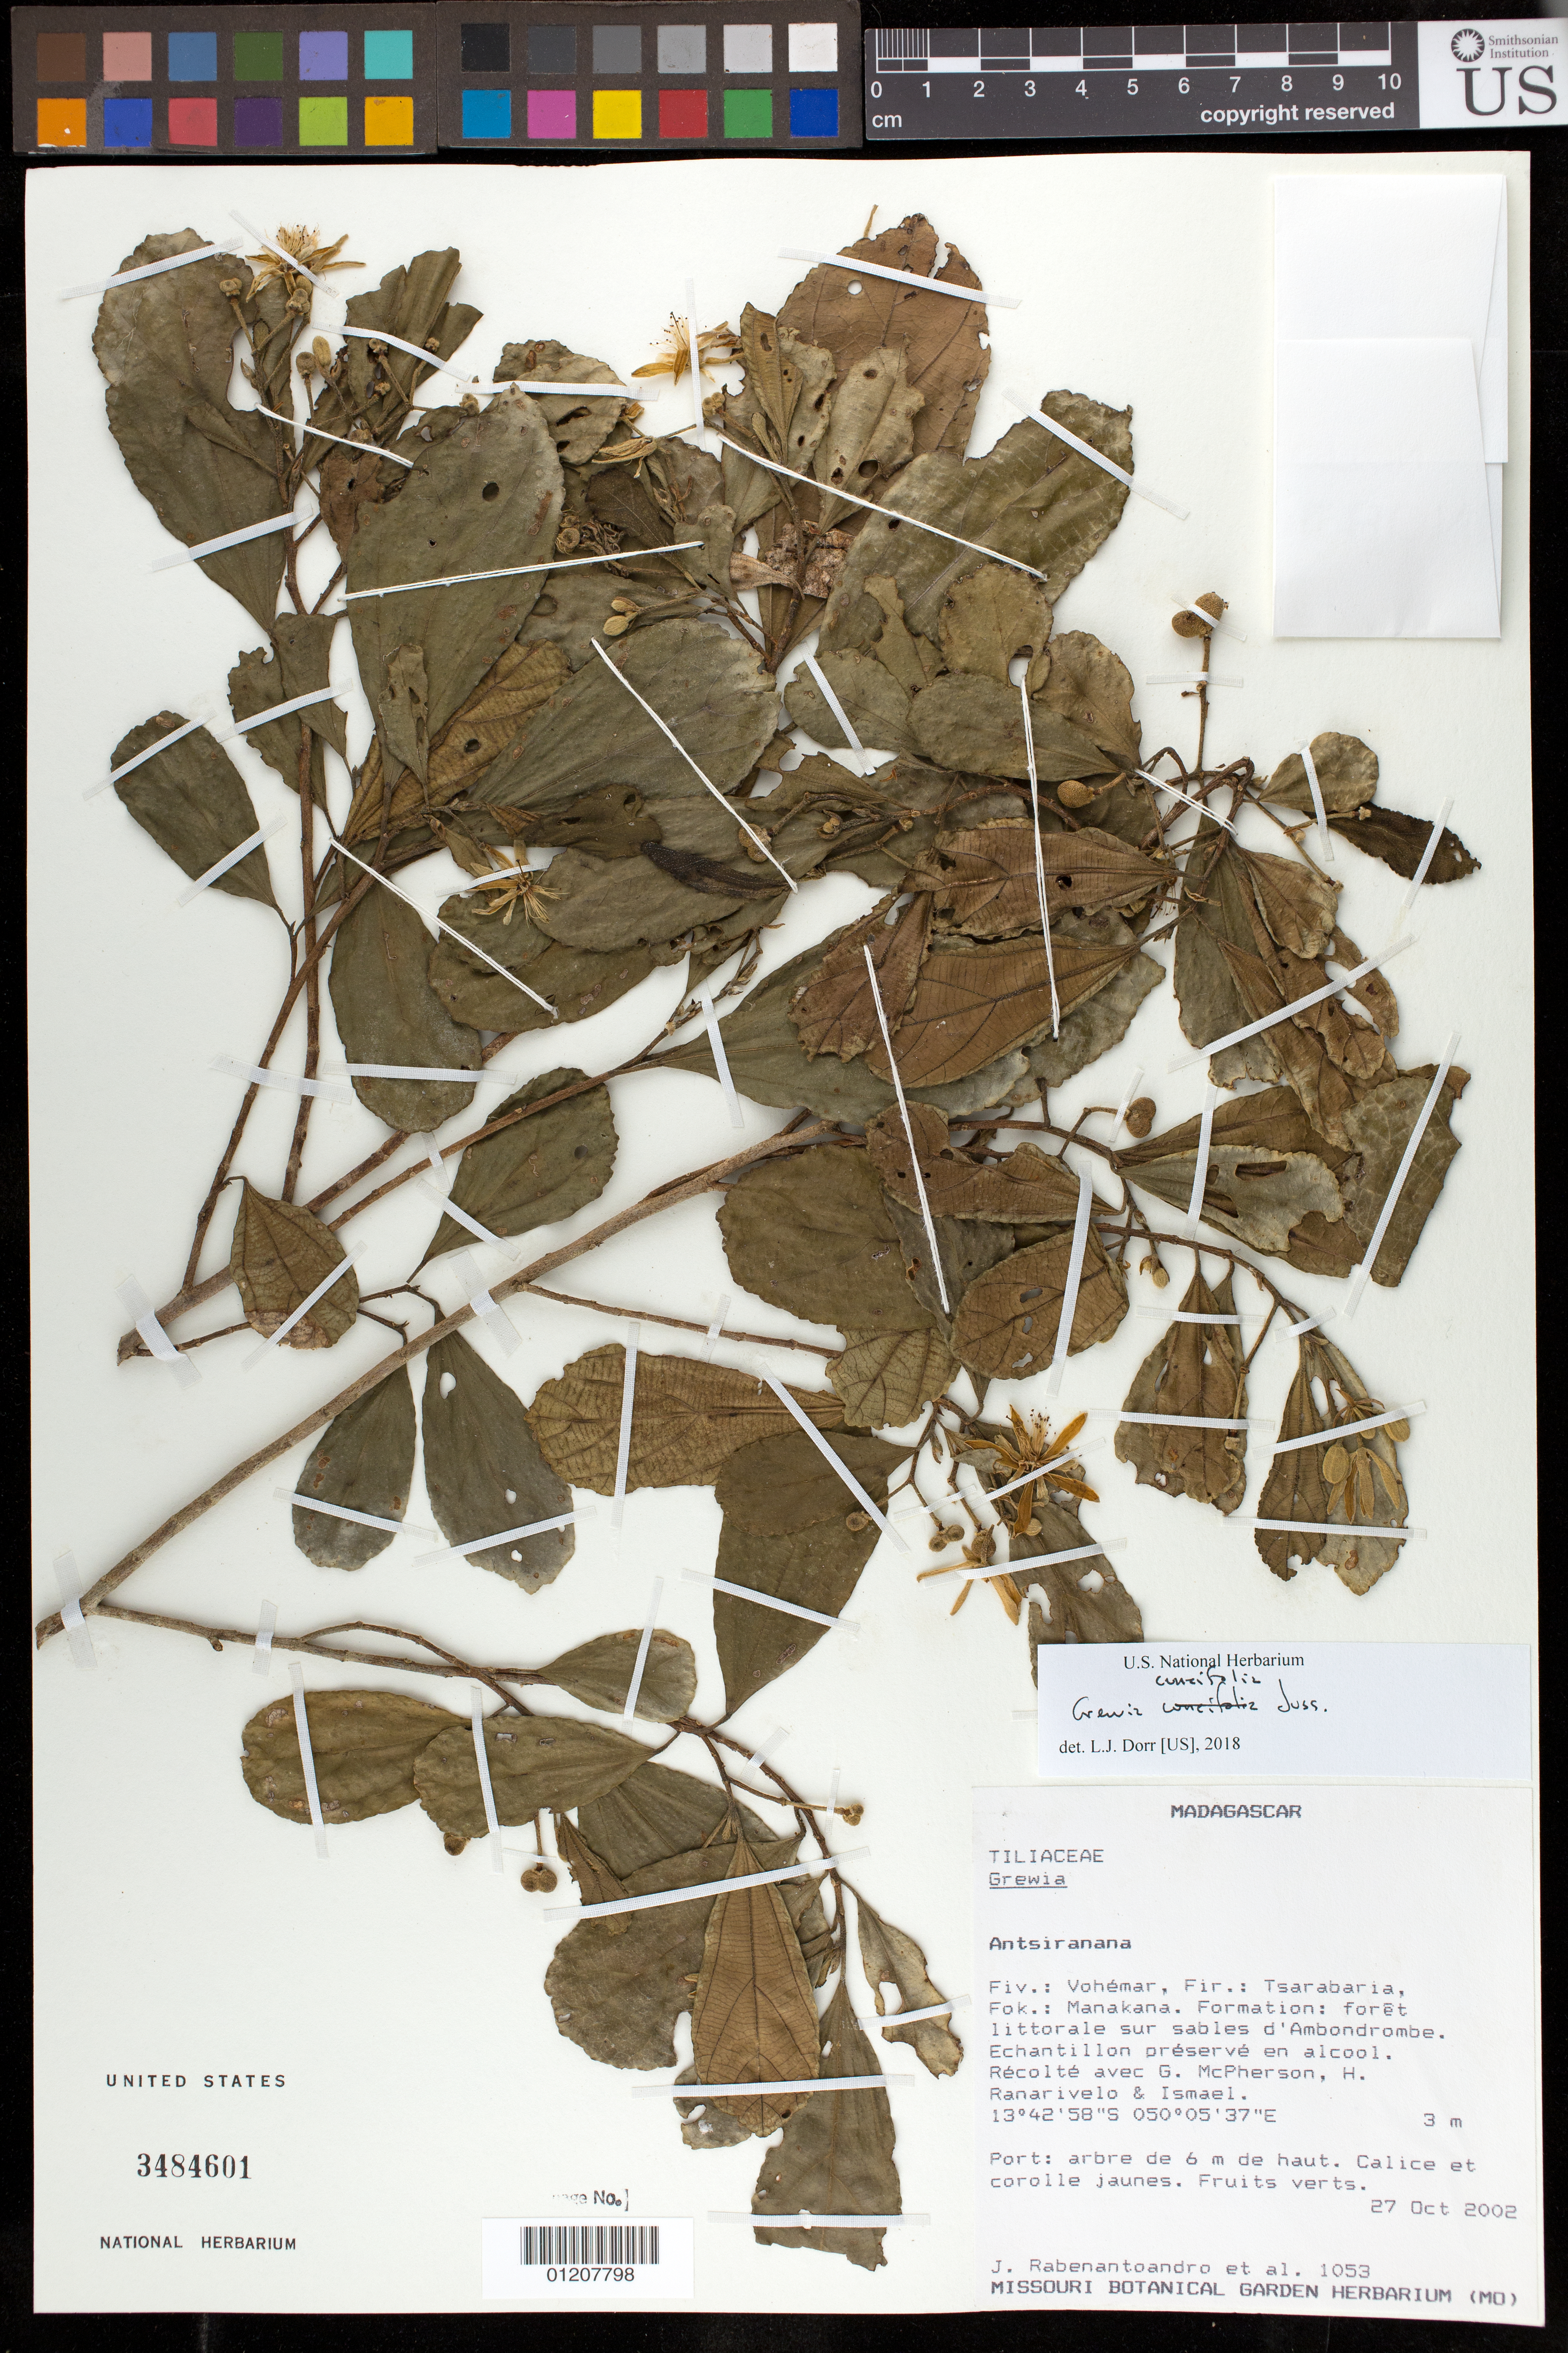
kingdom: Plantae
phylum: Tracheophyta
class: Magnoliopsida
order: Malvales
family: Malvaceae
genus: Grewia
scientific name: Grewia cuneifolia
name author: Juss.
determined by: Dorr, L. J., (BOT), Smithsonian Institution - National Museum of Natural History (UNITED STATES)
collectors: J. Rabenantoandro, G. D. McPherson, H. Ranarivelo & Ismael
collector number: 1053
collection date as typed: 27 Oct 2002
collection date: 2002-10-27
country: Madagascar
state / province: Sava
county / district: Vohémar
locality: Antsiranana. Fiv.: Vohémar, Fir.: Tsarabaria, Fok.: Manakana. Formation: forêt littorale sur sables d'Ambondrombe.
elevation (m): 3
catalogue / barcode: US 3484601